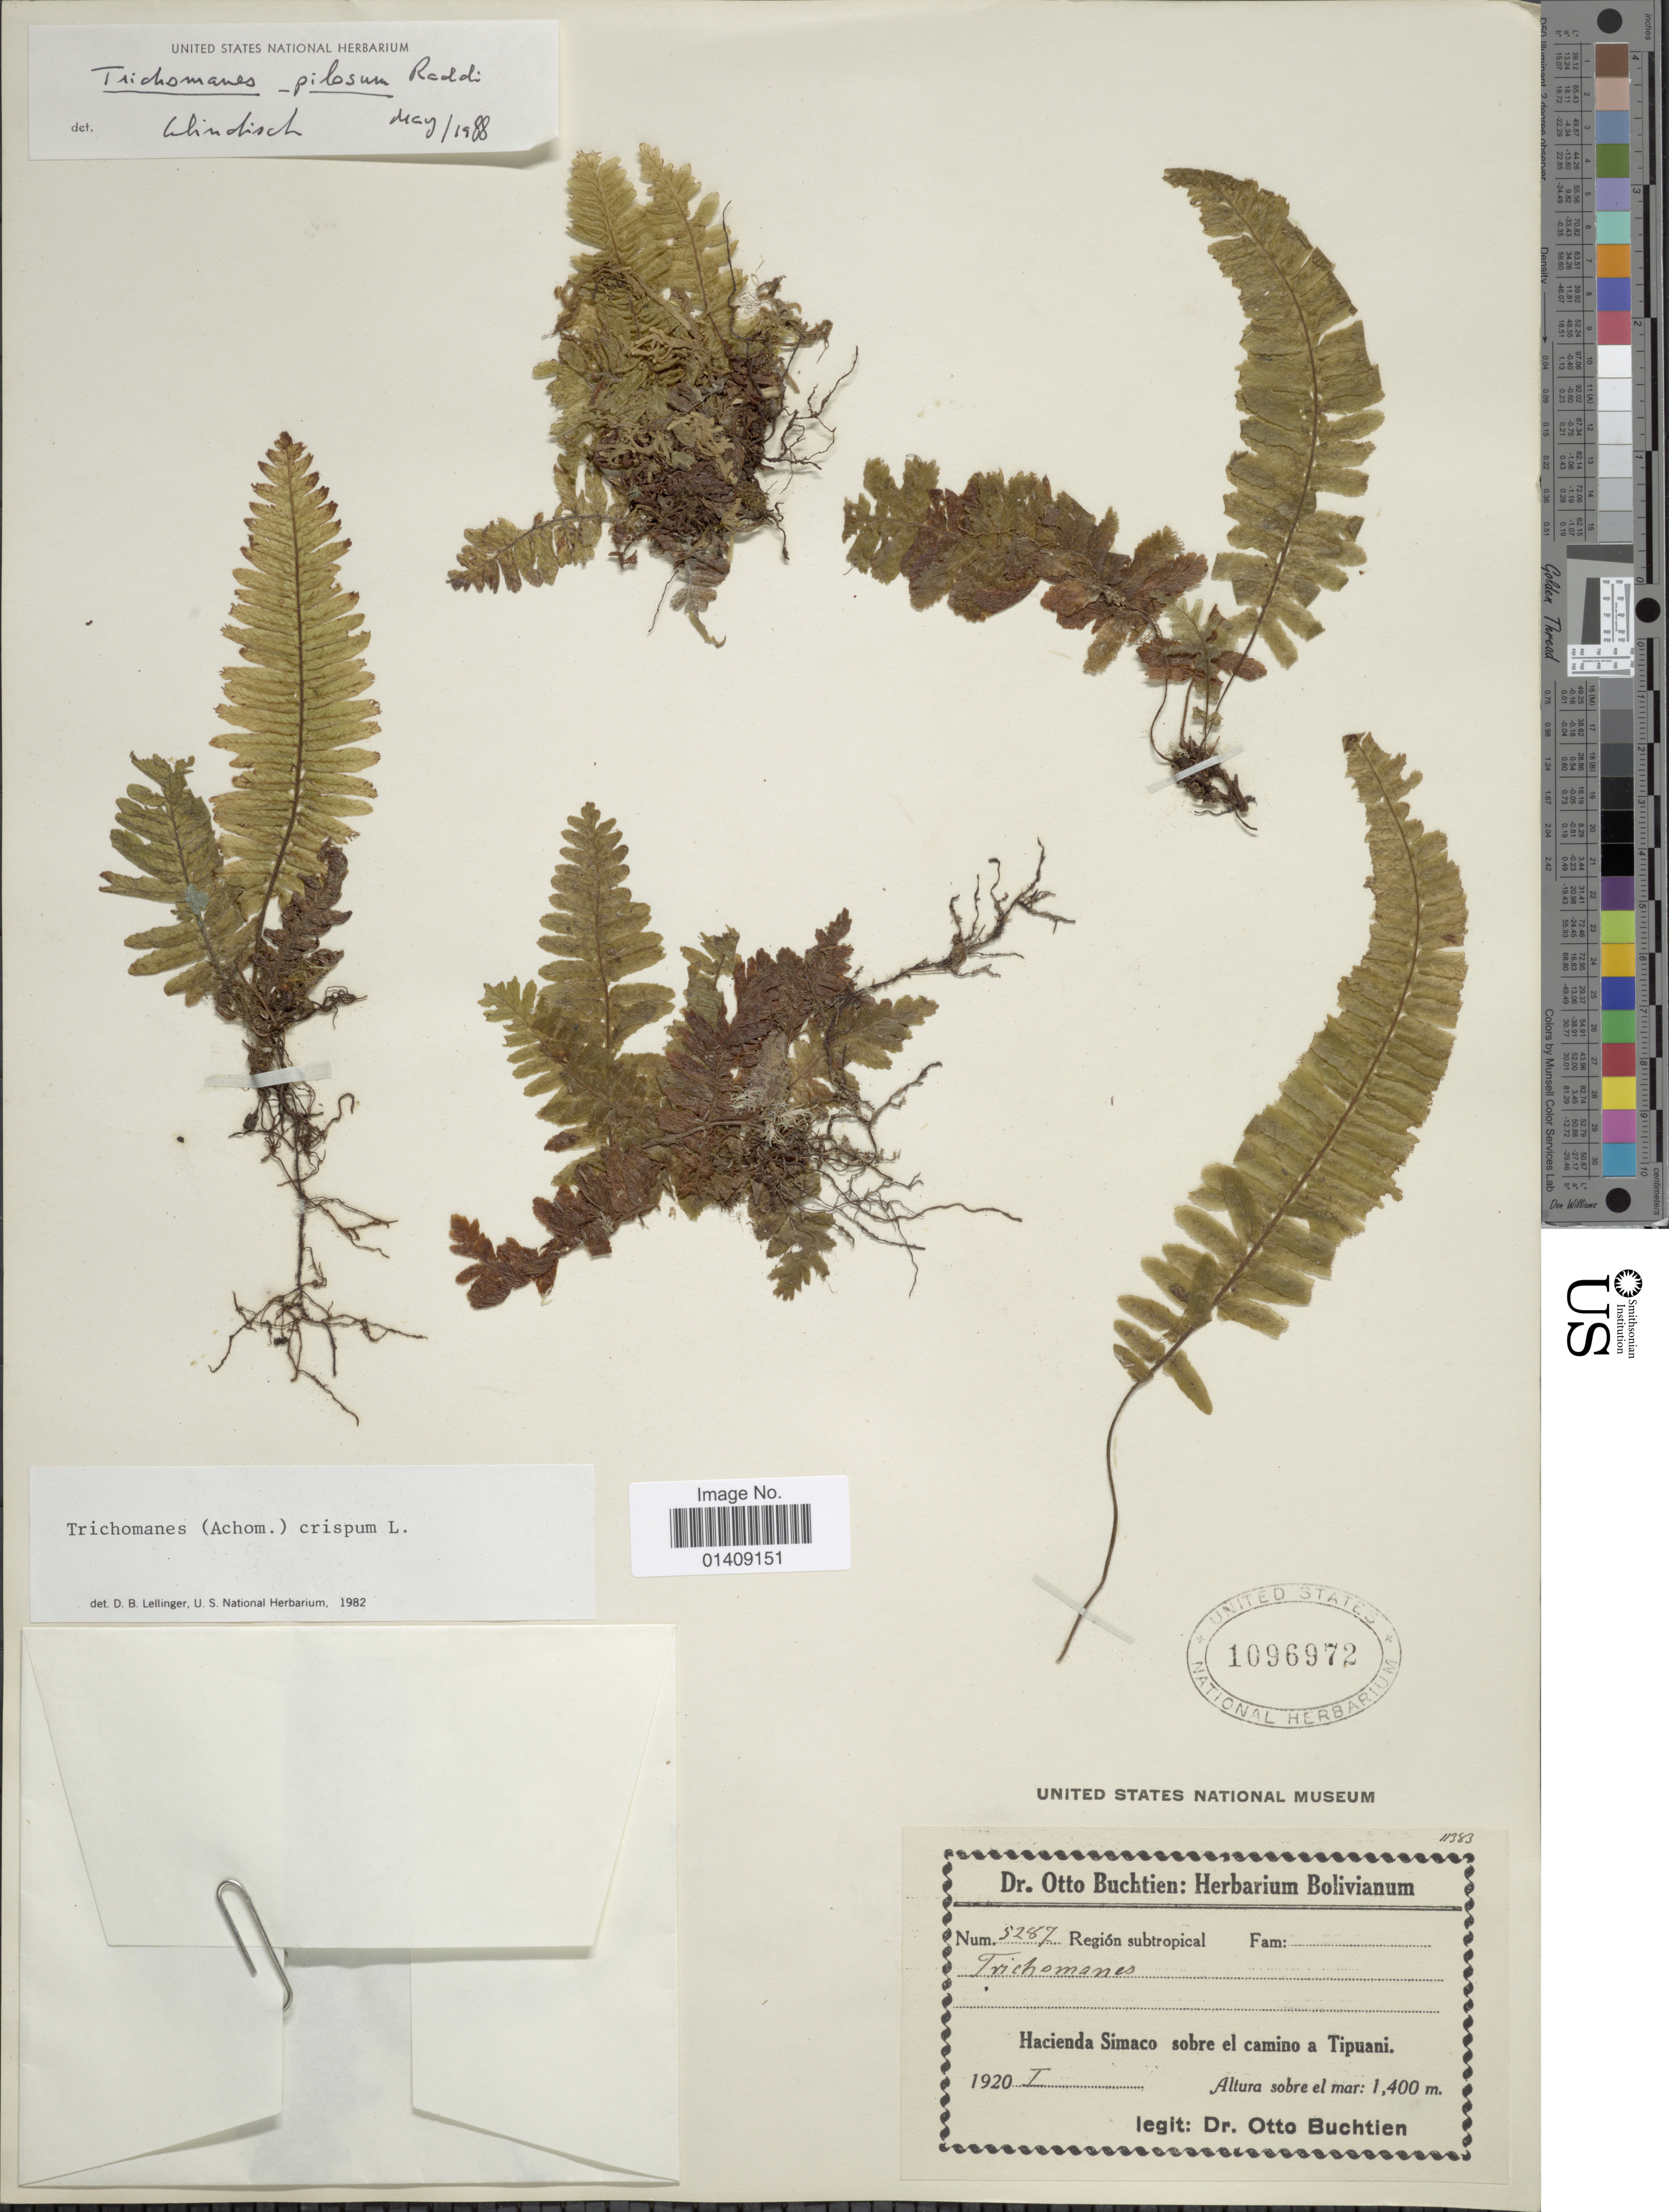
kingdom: Plantae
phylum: Tracheophyta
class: Polypodiopsida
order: Hymenophyllales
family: Hymenophyllaceae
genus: Trichomanes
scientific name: Trichomanes pilosum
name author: Raddi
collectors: O. Buchtien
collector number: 5287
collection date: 1920-01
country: Bolivia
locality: Hacienda Simaco sobre el camino a Tipuani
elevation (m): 1400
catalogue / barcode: US 1096972